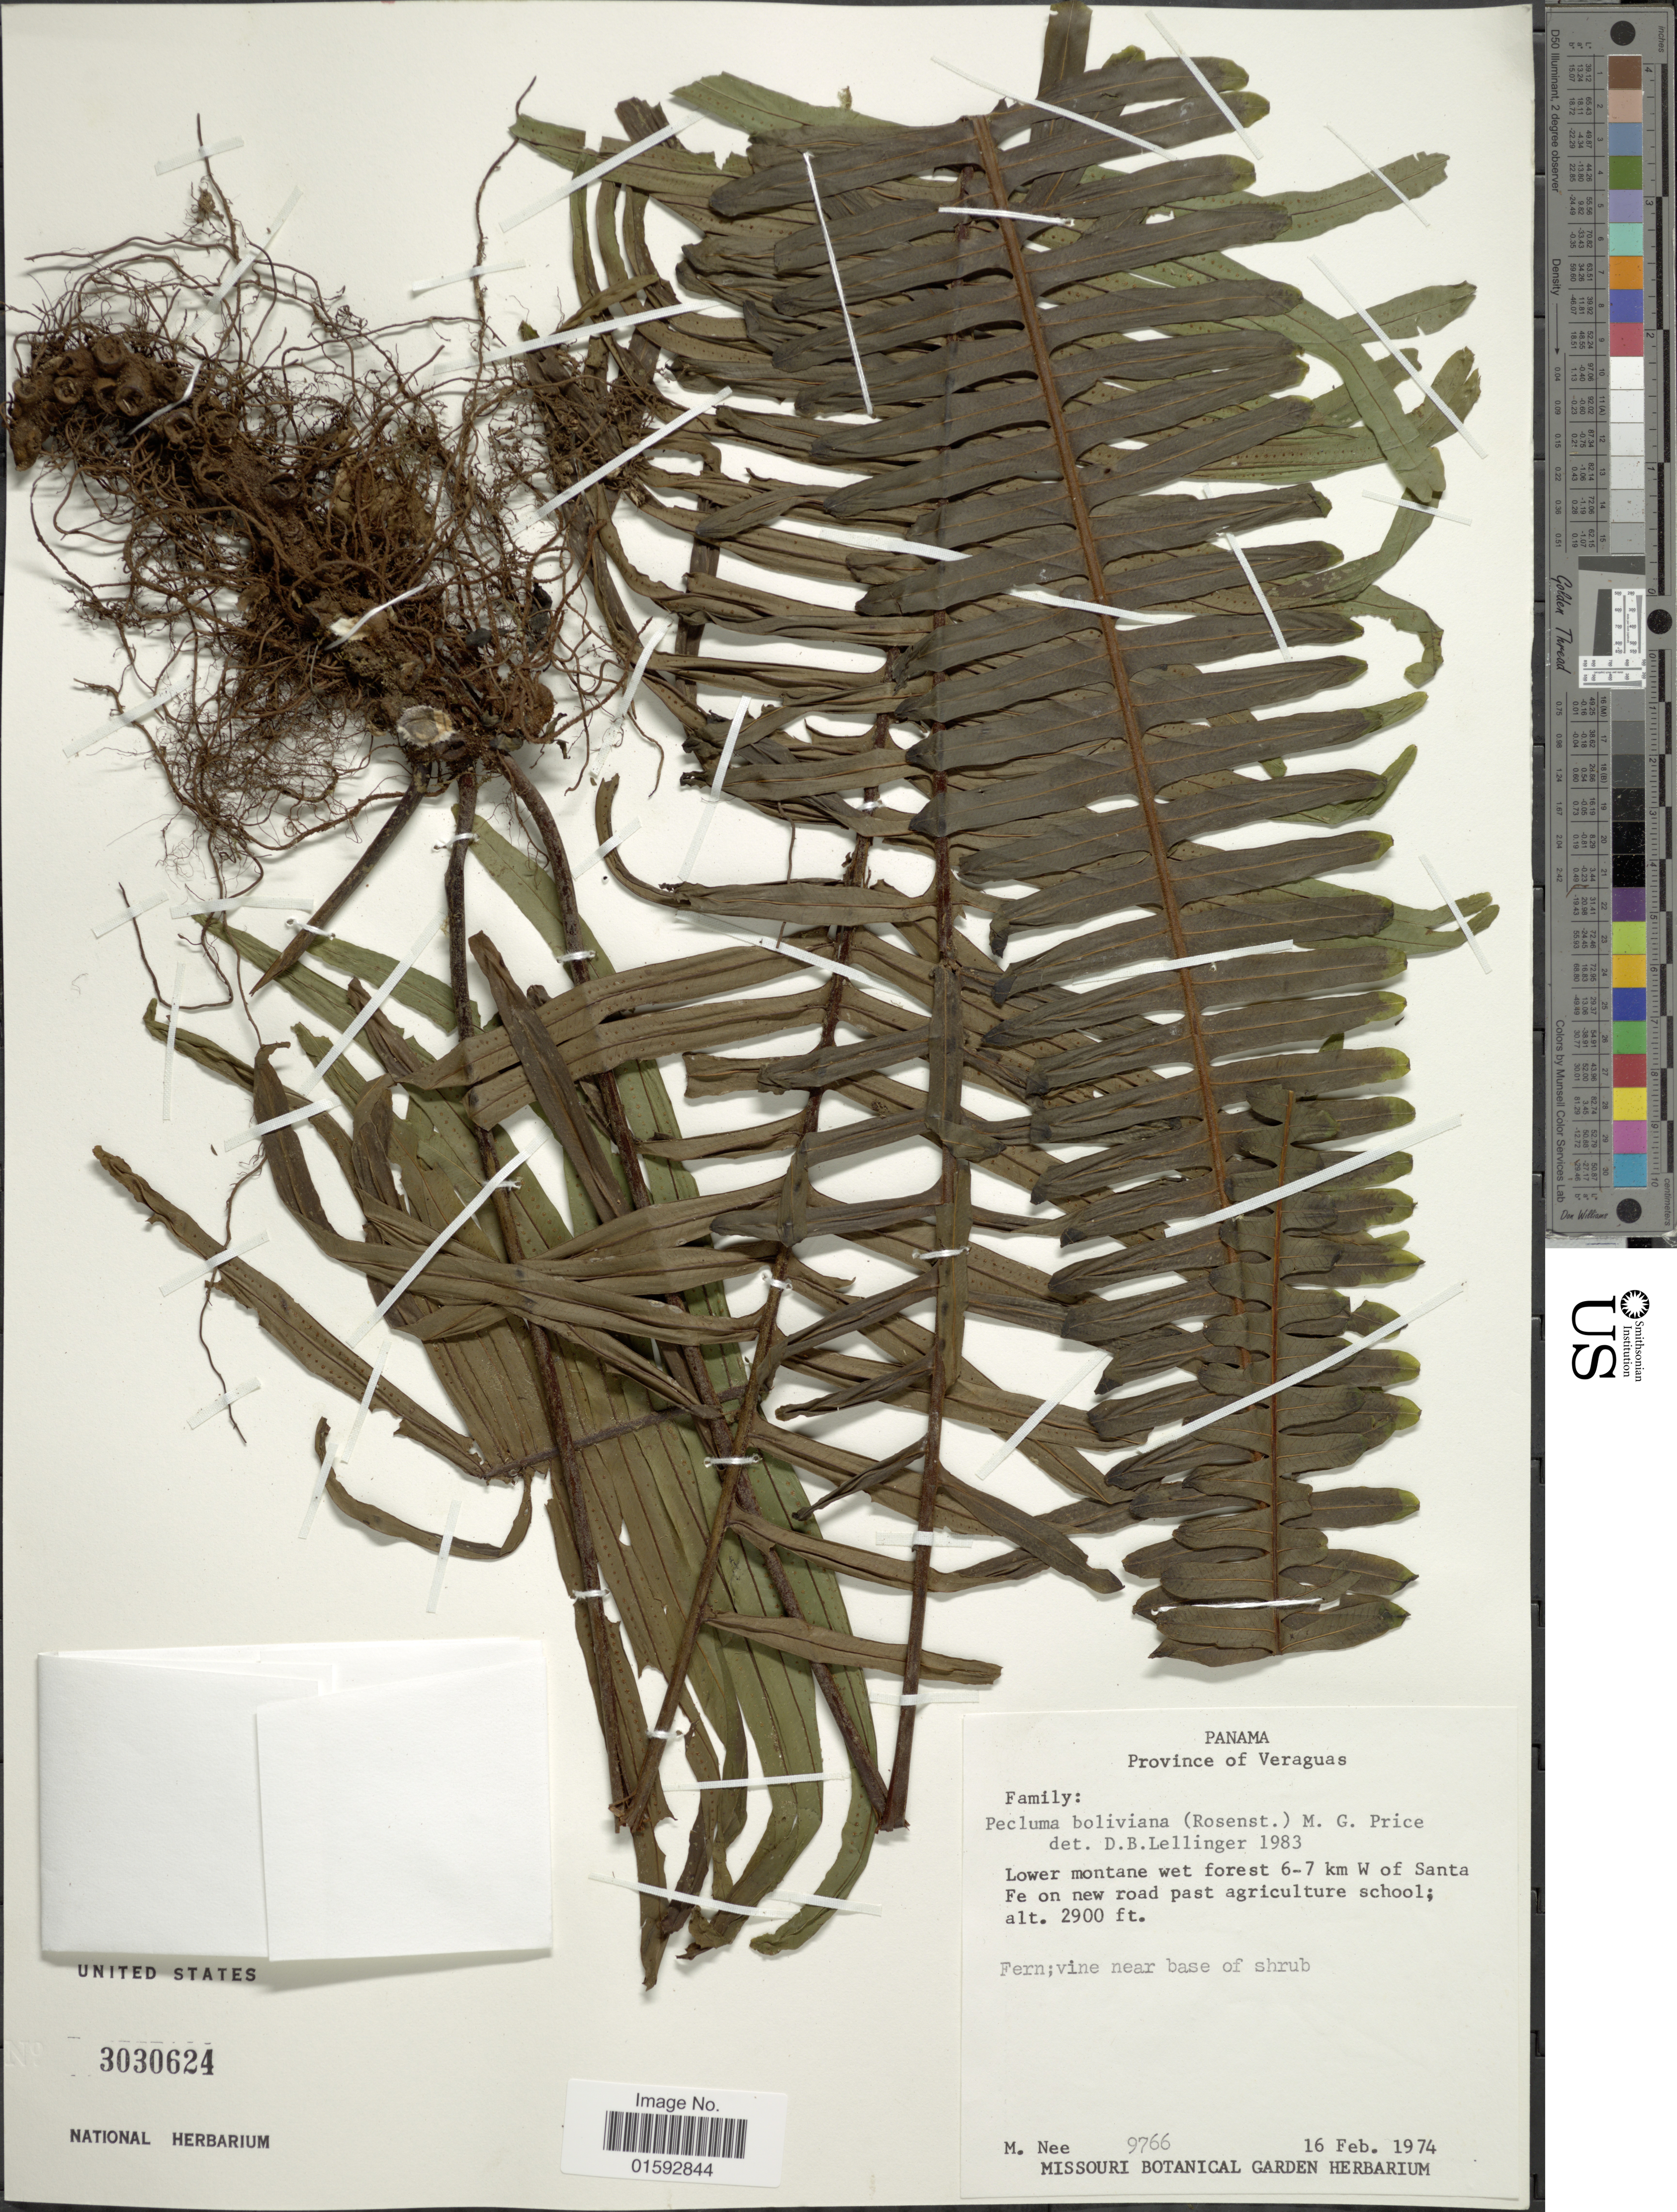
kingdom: Plantae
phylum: Tracheophyta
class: Polypodiopsida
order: Polypodiales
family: Polypodiaceae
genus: Pecluma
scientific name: Pecluma divaricata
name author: (E. Fourn.) Mickel & Beitel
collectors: M. Nee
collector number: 9766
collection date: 1974-02-16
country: Panama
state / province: Veraguas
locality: Lower montane wet forest 6-7 km W of Santa Fe on new road past agriculture school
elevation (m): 884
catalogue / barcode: US 3030624